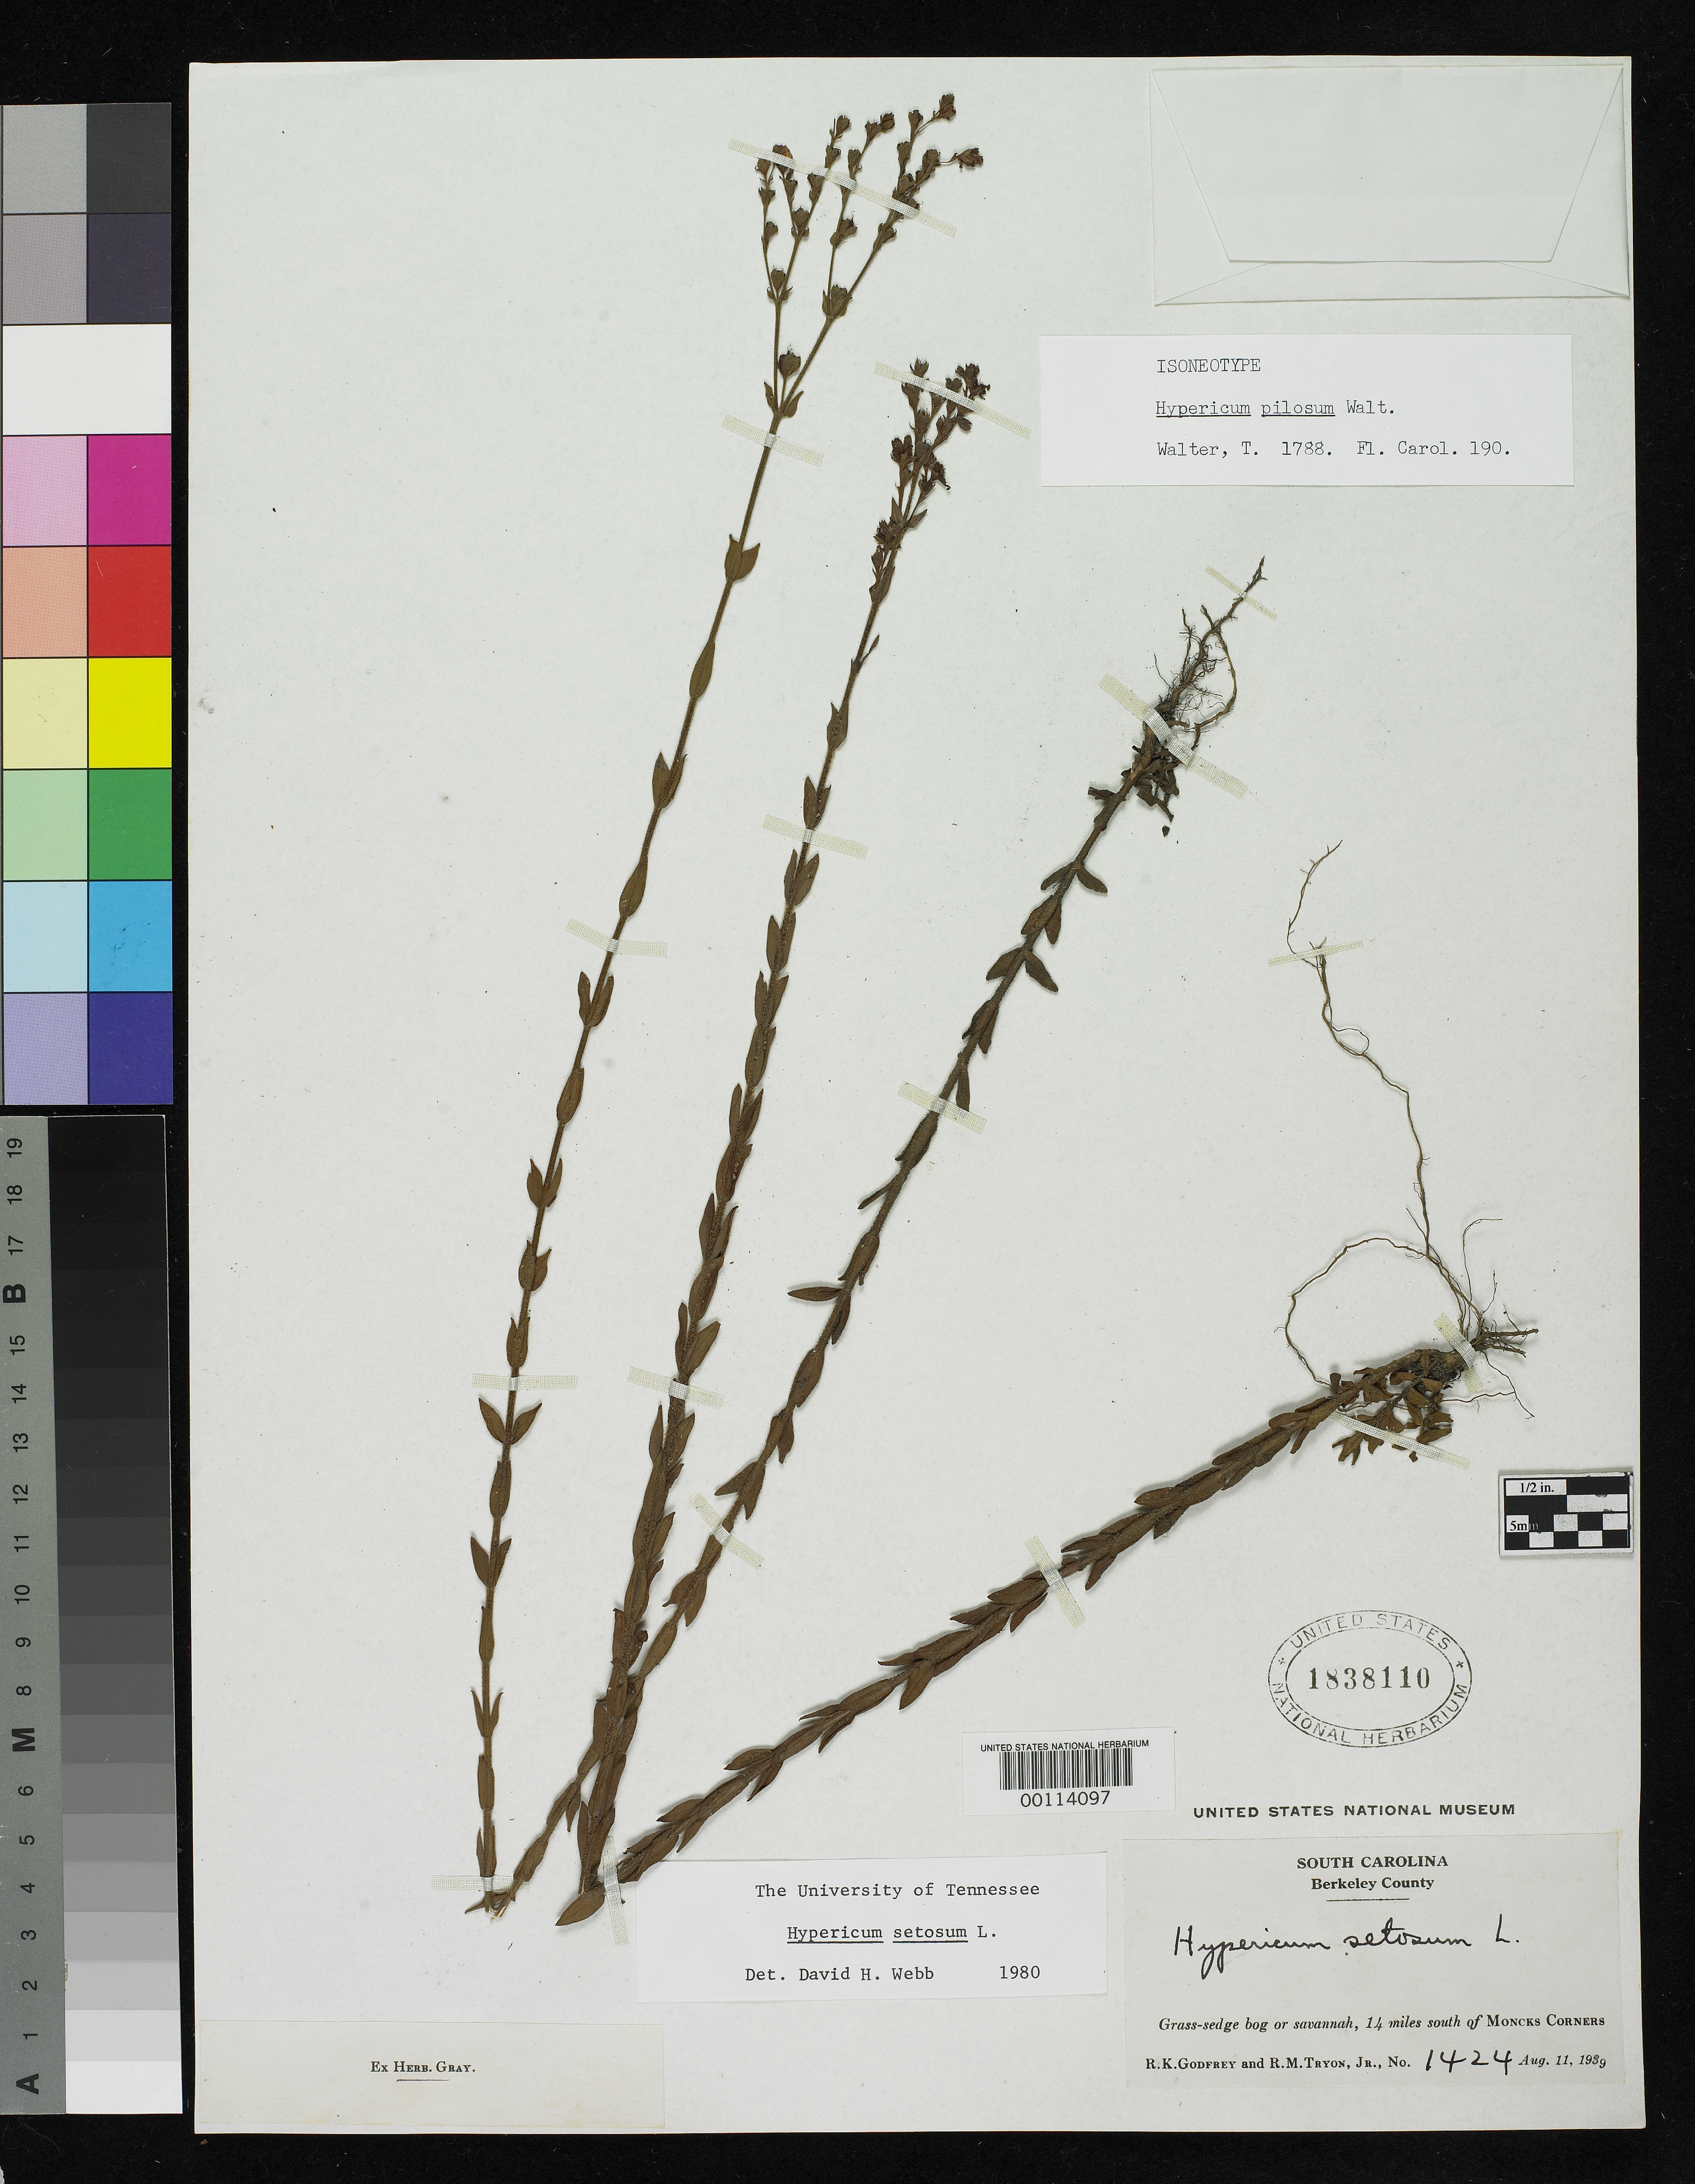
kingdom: Plantae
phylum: Tracheophyta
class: Magnoliopsida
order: Malpighiales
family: Hypericaceae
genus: Hypericum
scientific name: Hypericum pilosum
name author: Walter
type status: Isoneotype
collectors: R. K. Godfrey & R. M. Tryon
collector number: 1424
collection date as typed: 11 Aug 1939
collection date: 1939-08-11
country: United States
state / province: South Carolina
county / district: Berkeley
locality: South of Moncks Corners.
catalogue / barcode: US 1838110